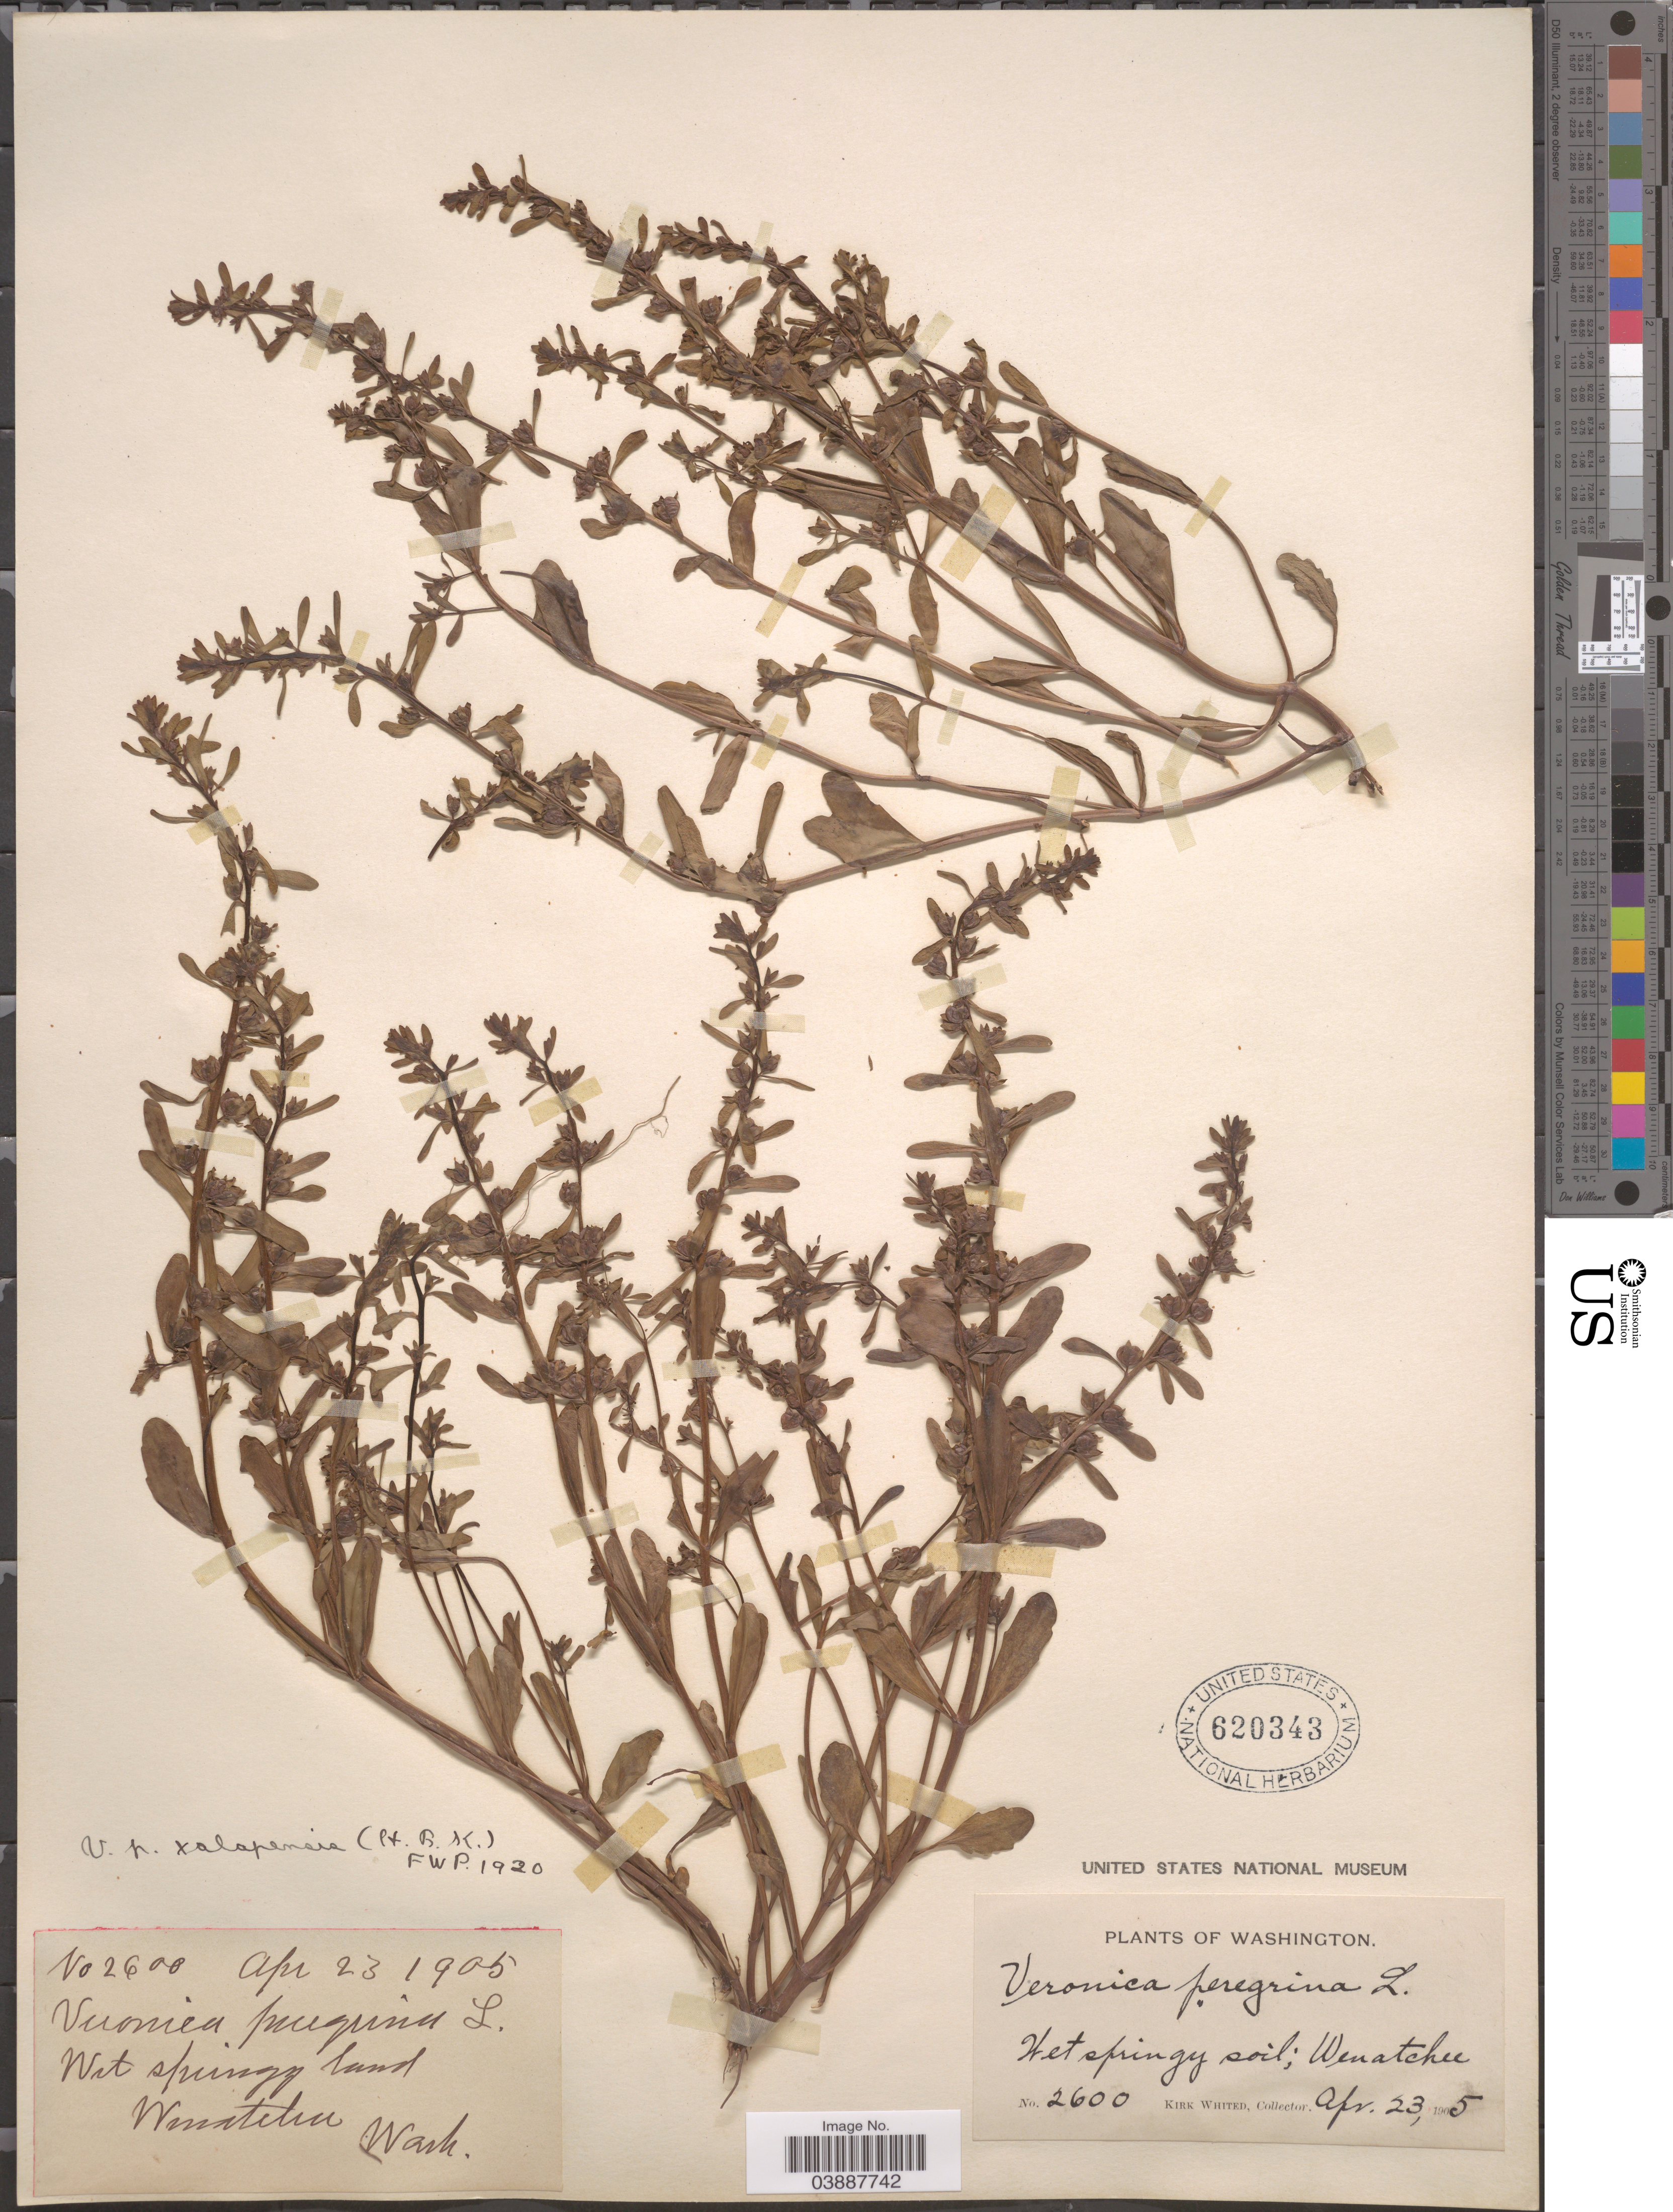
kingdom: Plantae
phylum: Tracheophyta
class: Magnoliopsida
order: Lamiales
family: Plantaginaceae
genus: Veronica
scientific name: Veronica peregrina var. xalapensis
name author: Kunth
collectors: K. Whited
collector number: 2600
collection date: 1905-04-23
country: United States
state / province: Washington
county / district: Chelan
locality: Wenatchee.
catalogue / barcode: US 620343